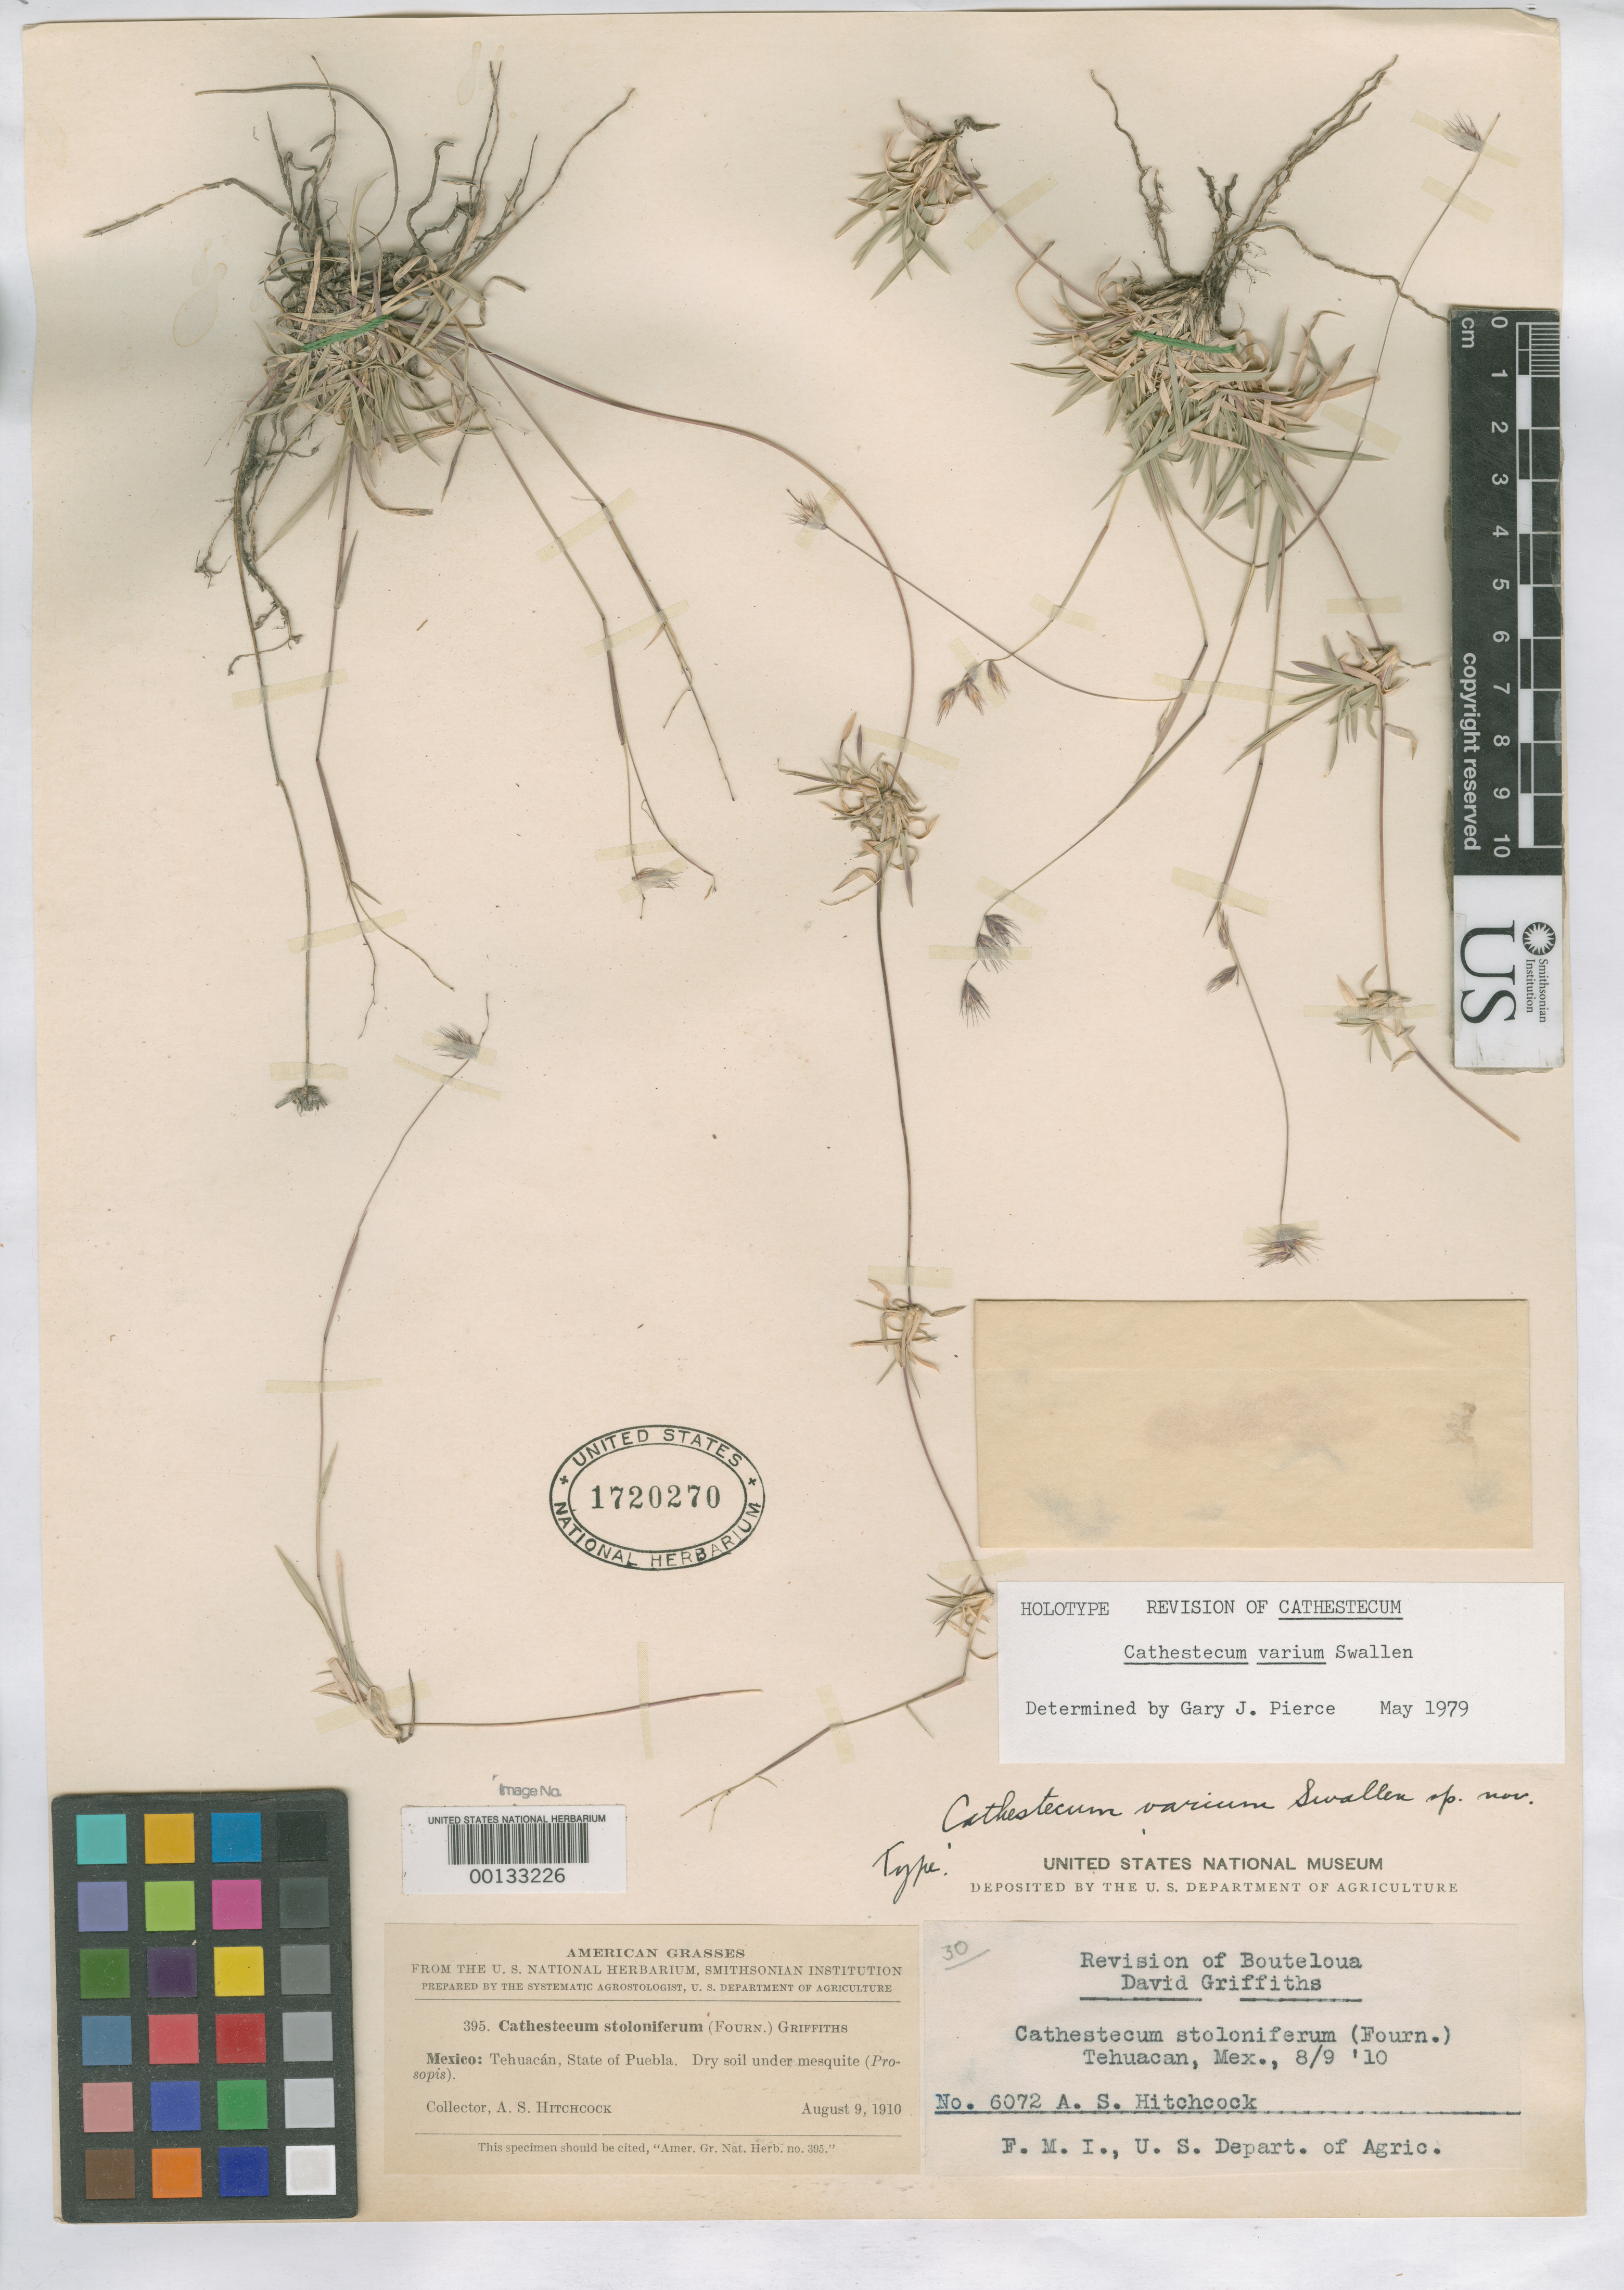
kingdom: Plantae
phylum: Tracheophyta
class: Liliopsida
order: Poales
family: Poaceae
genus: Cathestecum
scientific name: Cathestecum varium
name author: Swallen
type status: Holotype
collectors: A. S. Hitchcock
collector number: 6072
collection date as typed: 09 Aug 1910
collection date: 1910-08-09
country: Mexico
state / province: Puebla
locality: Tehuacan.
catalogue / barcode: US 1720270